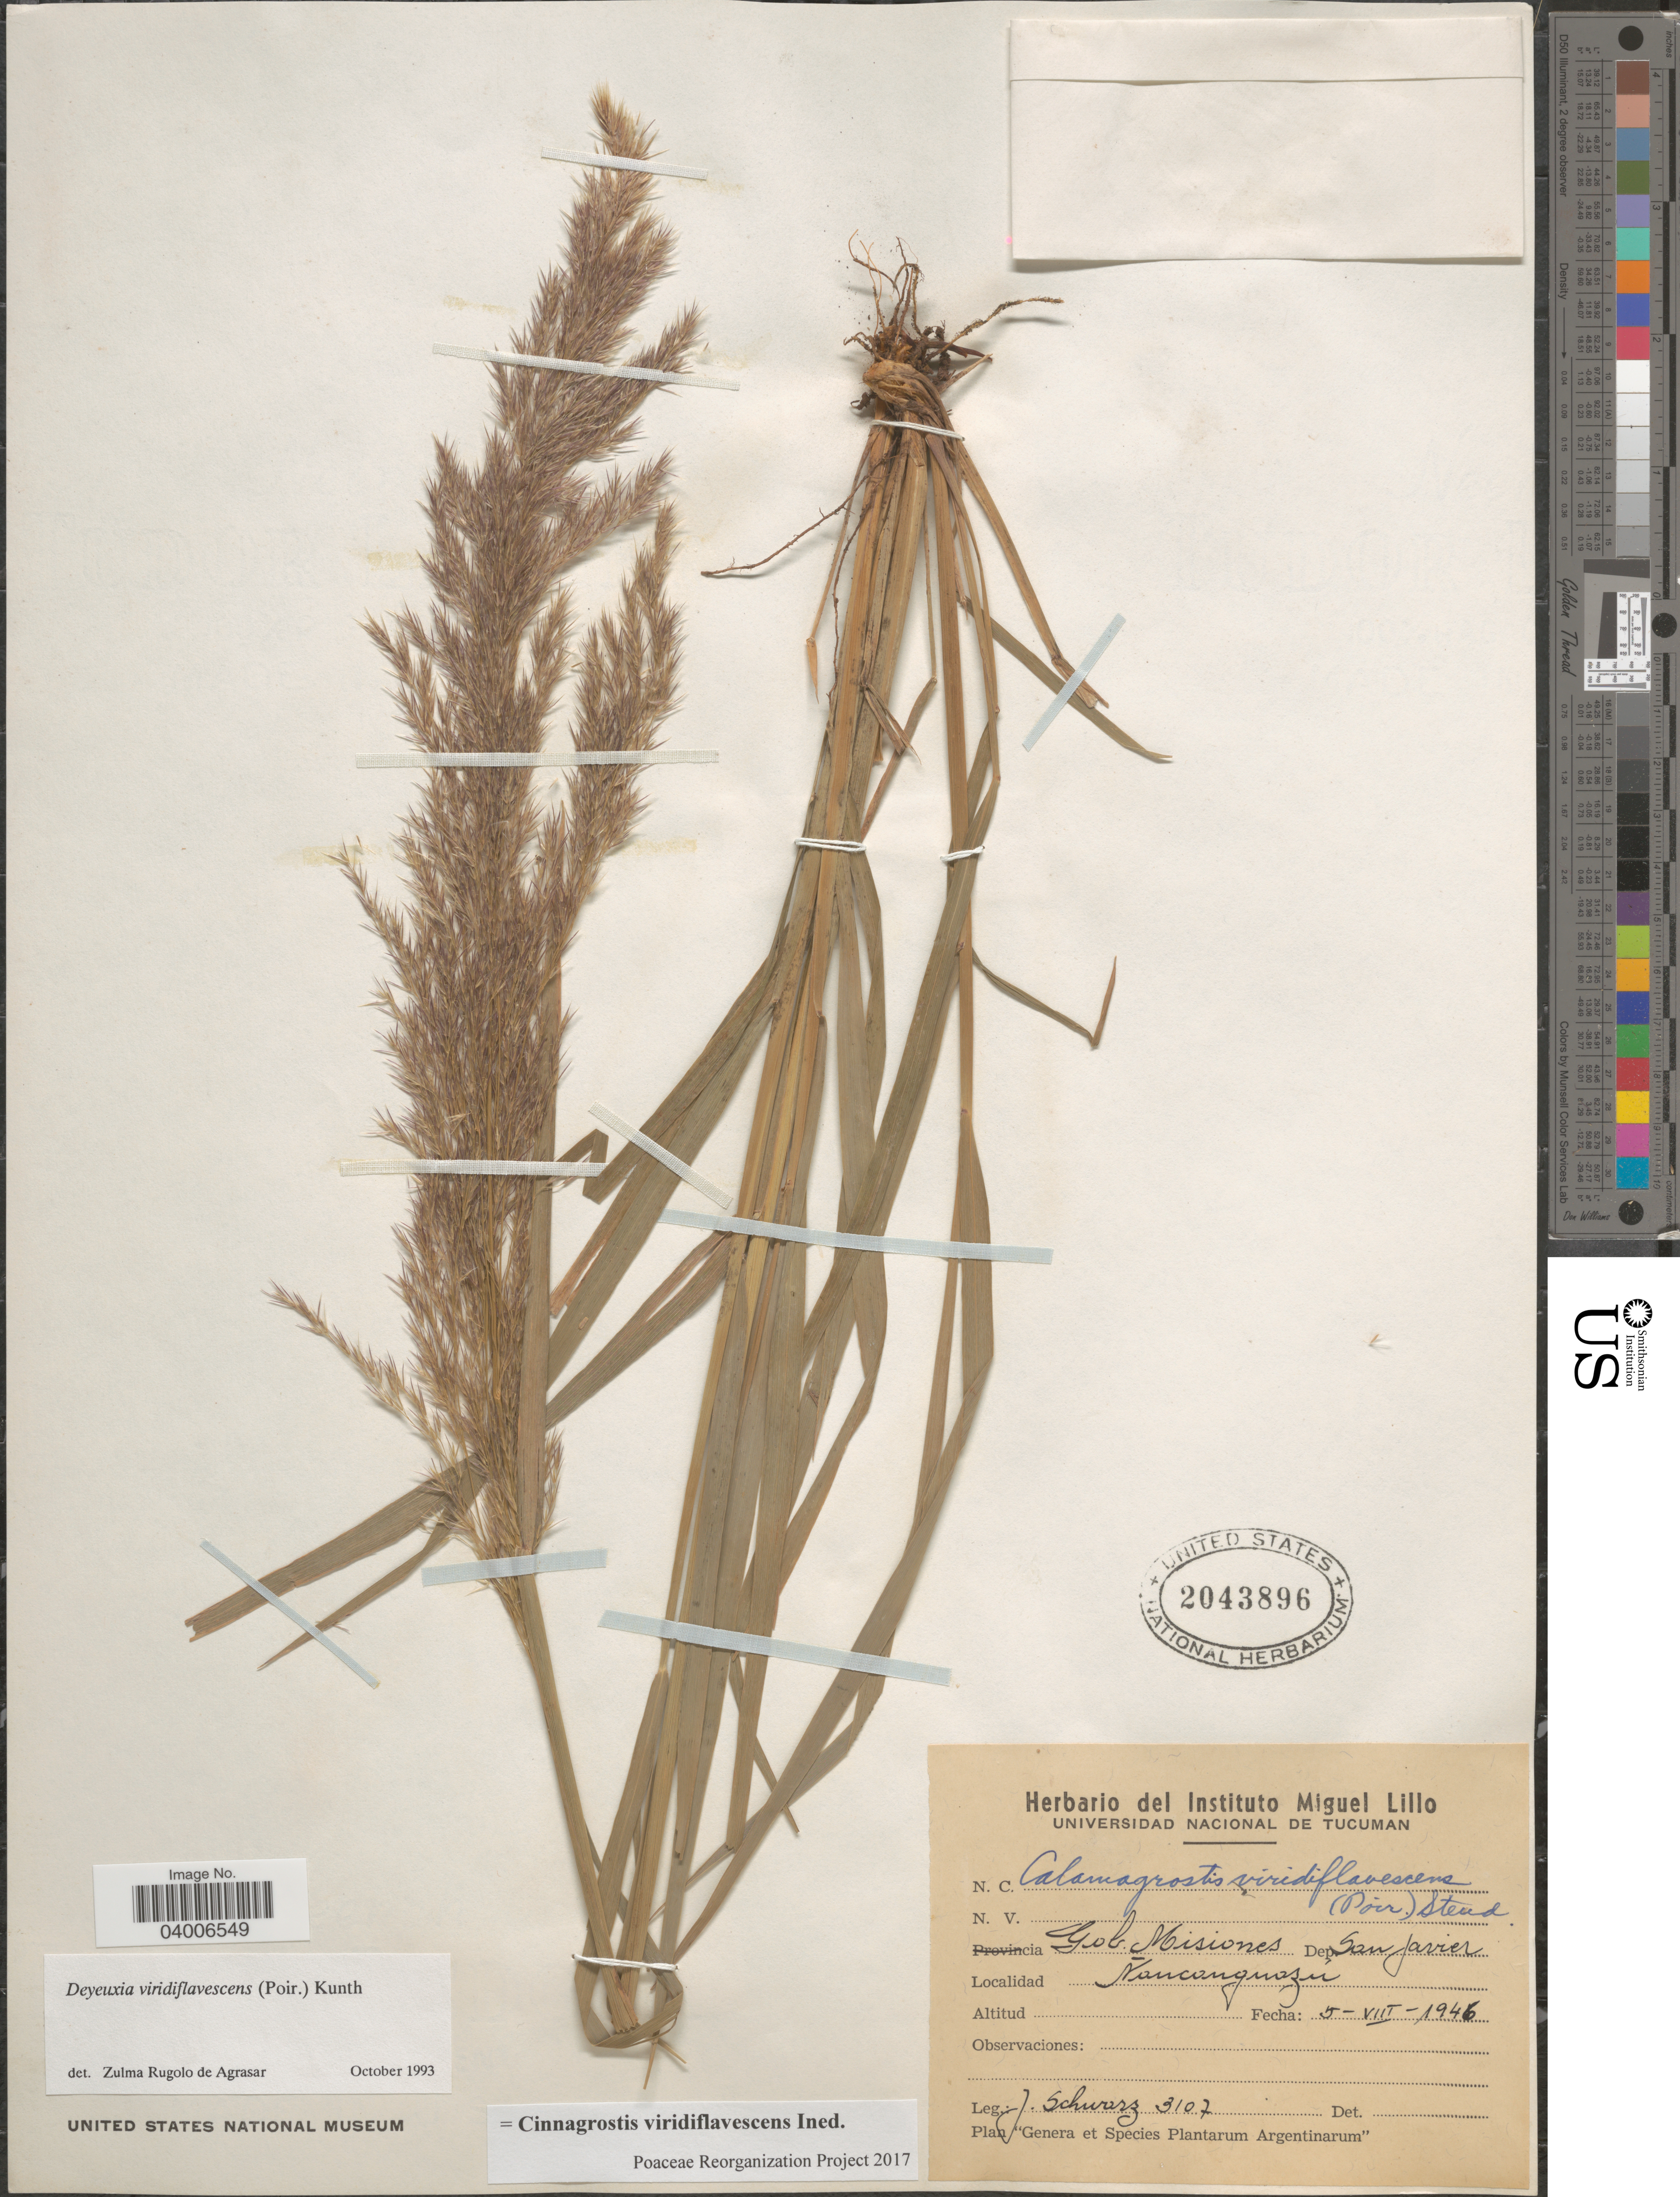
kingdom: Plantae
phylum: Tracheophyta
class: Liliopsida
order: Poales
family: Poaceae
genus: Cinnagrostis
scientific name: Cinnagrostis viridiflavescens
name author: (Poir.) P.M. Peterson et al.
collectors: J. Schwarz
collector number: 3107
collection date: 1946-08-05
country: Argentina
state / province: Misiones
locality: Gob. Misiones. Dep. San Javier.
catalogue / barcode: US 2043896